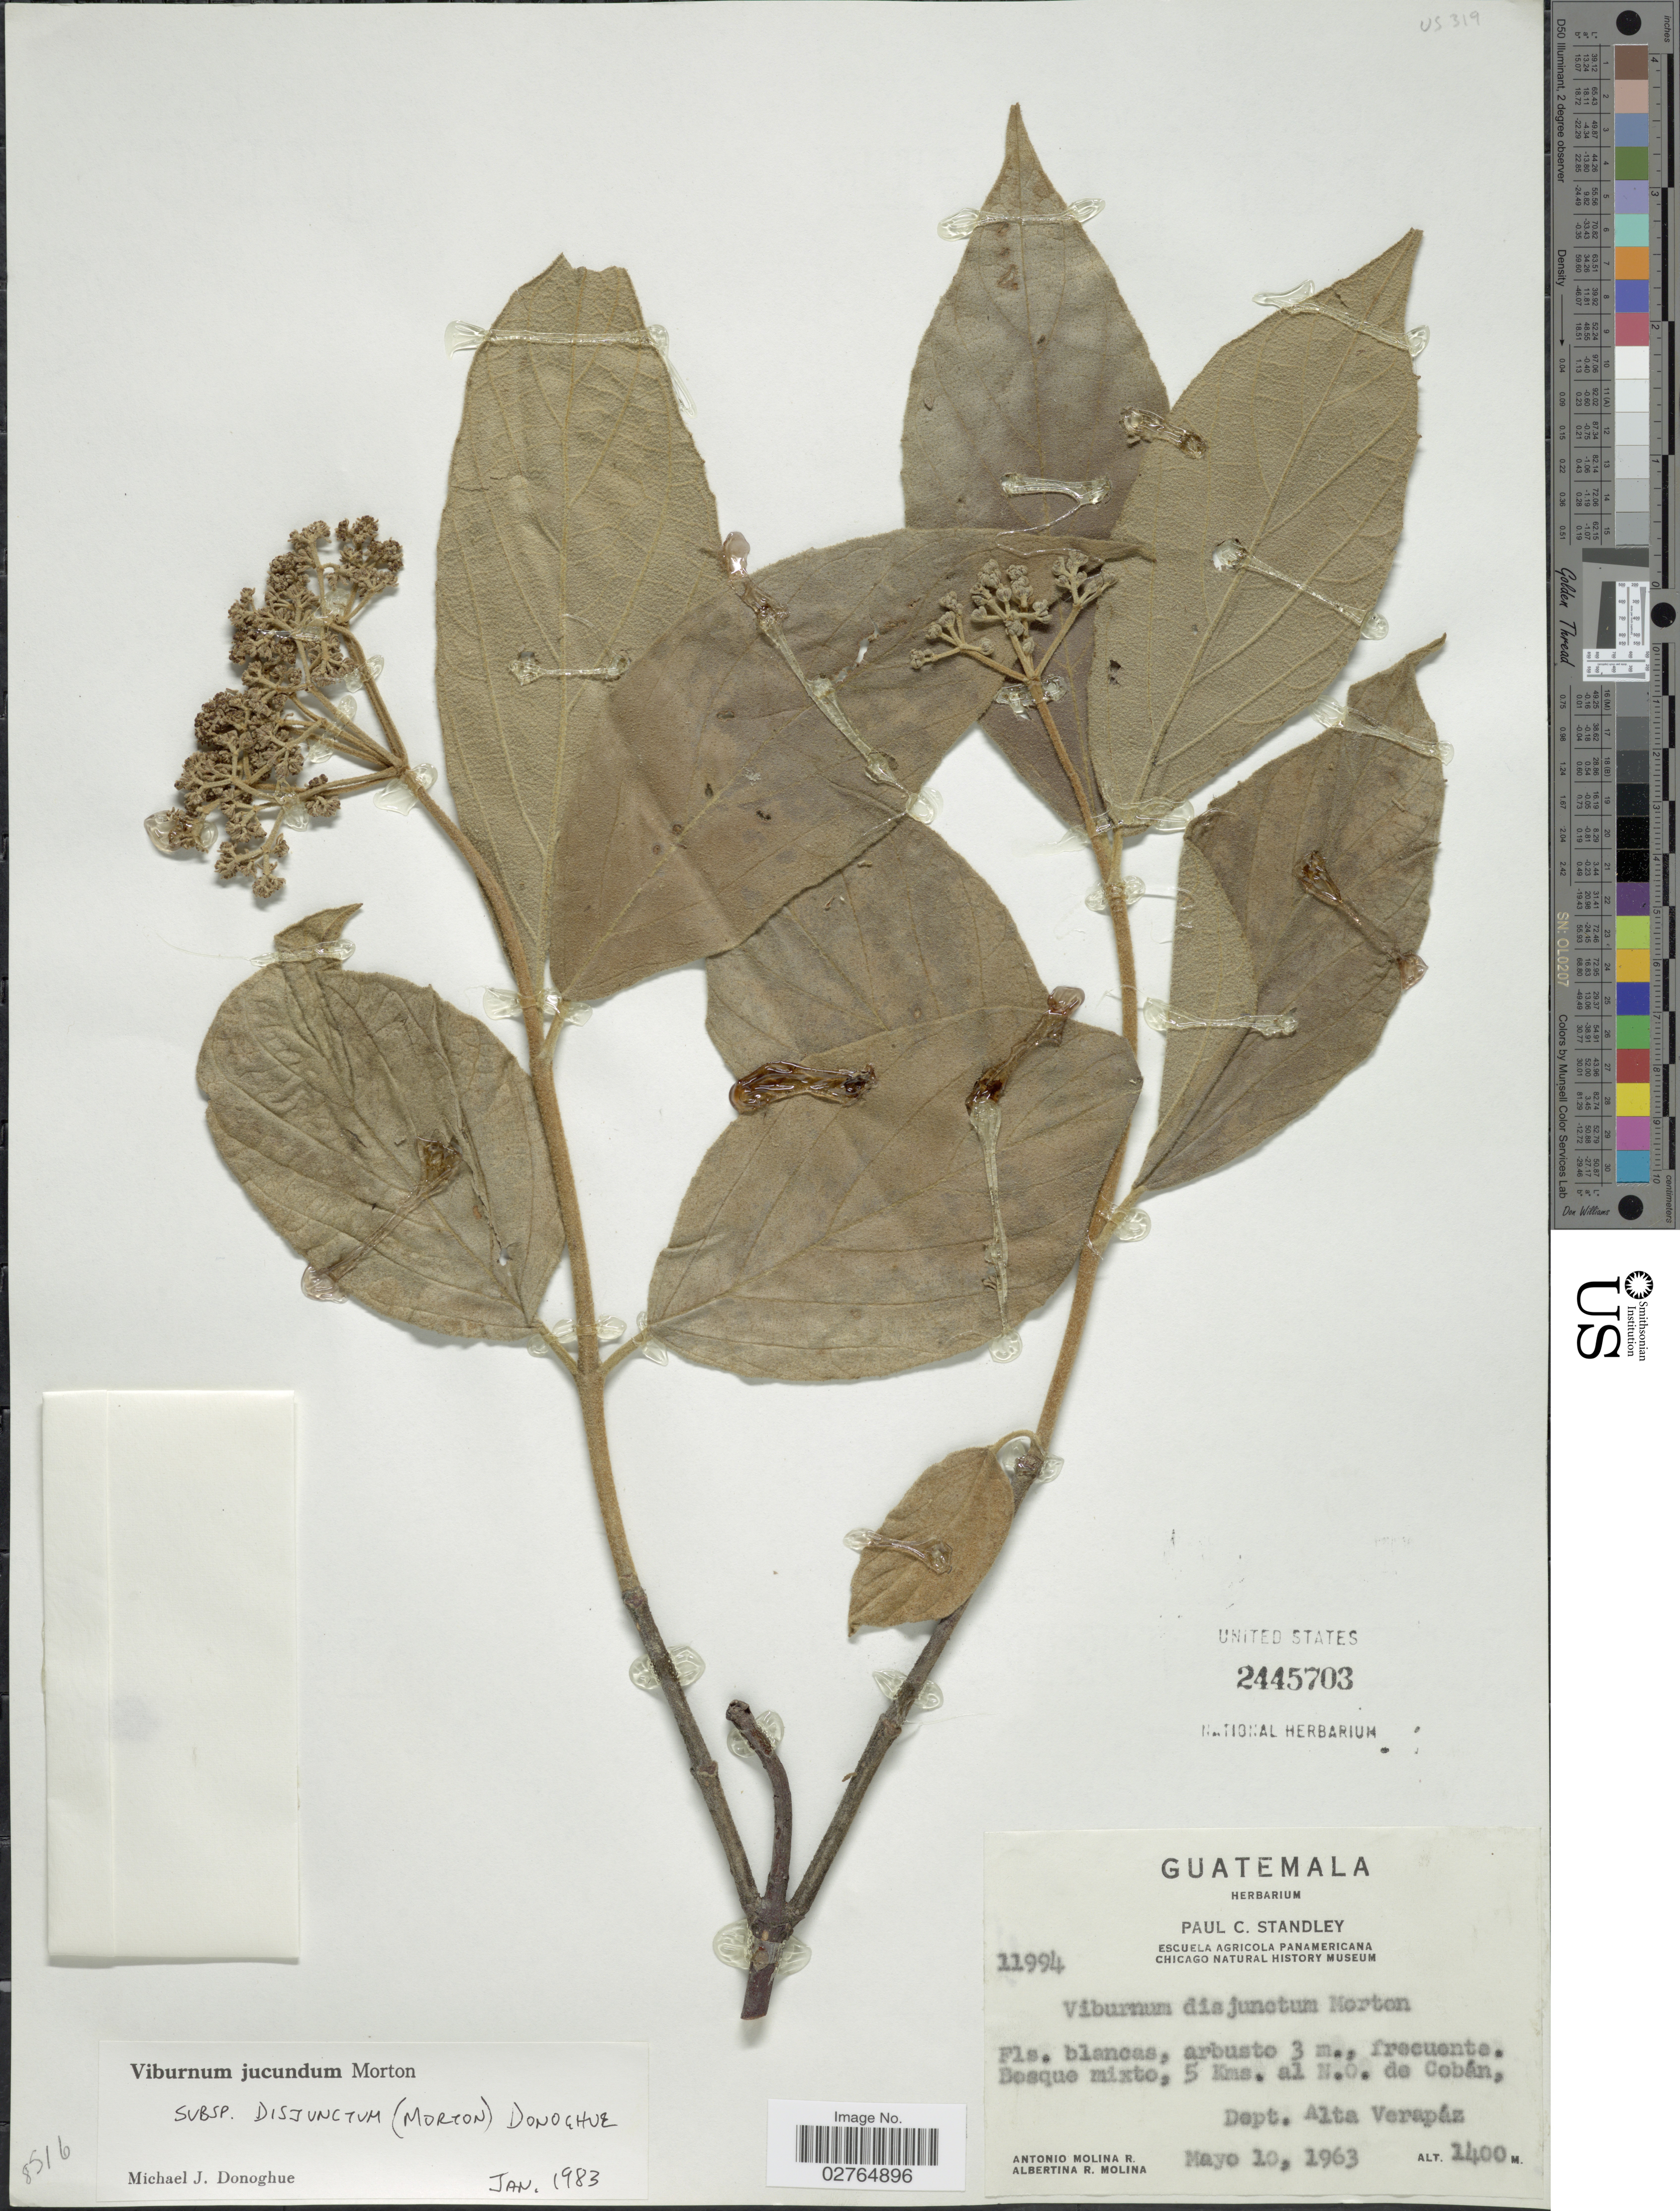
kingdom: Plantae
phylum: Tracheophyta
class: Magnoliopsida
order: Dipsacales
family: Viburnaceae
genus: Viburnum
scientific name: Viburnum jucundum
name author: C.V. Morton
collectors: A. Molina R. & A. R. Molina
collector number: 11994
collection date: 1963-05-10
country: Guatemala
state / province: Alta Verapaz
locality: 5 Kms. al N.O. de Cobán, Dept. Alta Verapáz.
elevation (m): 1400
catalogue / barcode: US 2445703